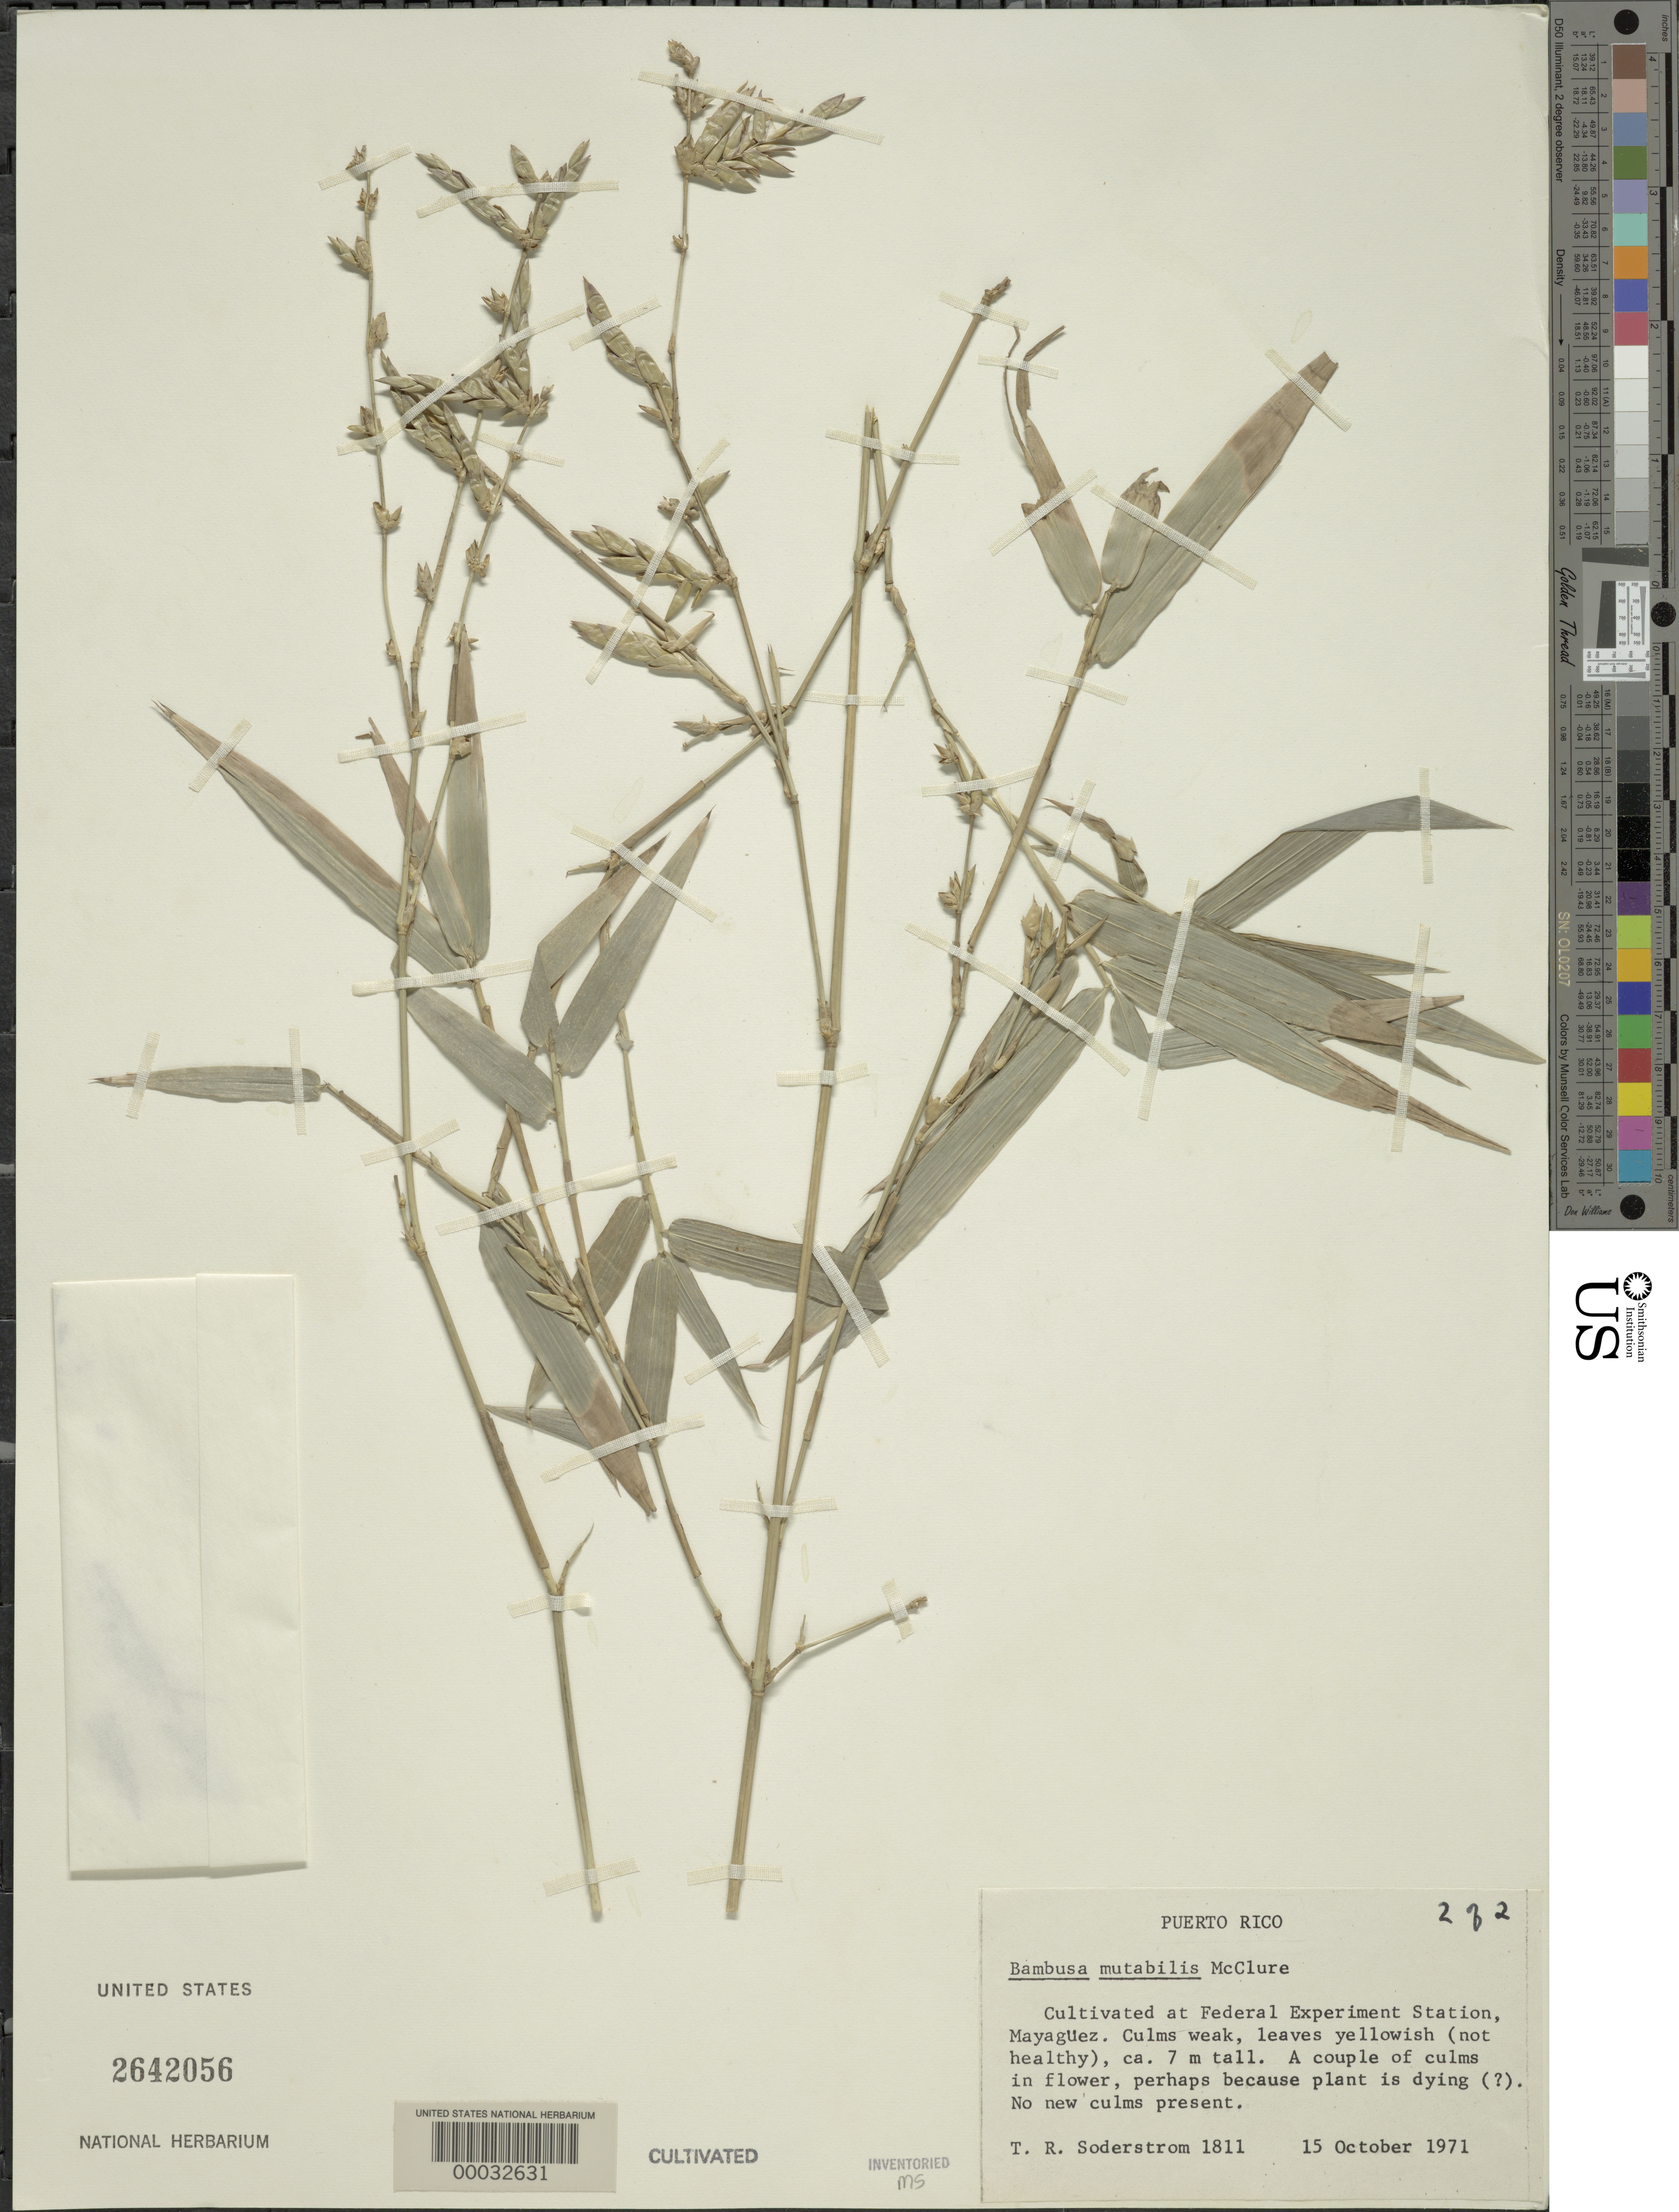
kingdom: Plantae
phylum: Tracheophyta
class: Liliopsida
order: Poales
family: Poaceae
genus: Bambusa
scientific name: Bambusa mutabilis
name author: McClure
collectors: T. R. Soderstrom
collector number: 1811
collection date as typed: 15 Oct 1971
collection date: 1971-10-15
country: Puerto Rico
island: Greater Antilles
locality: Federal experimental station-mayaguez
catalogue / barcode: US 2642056